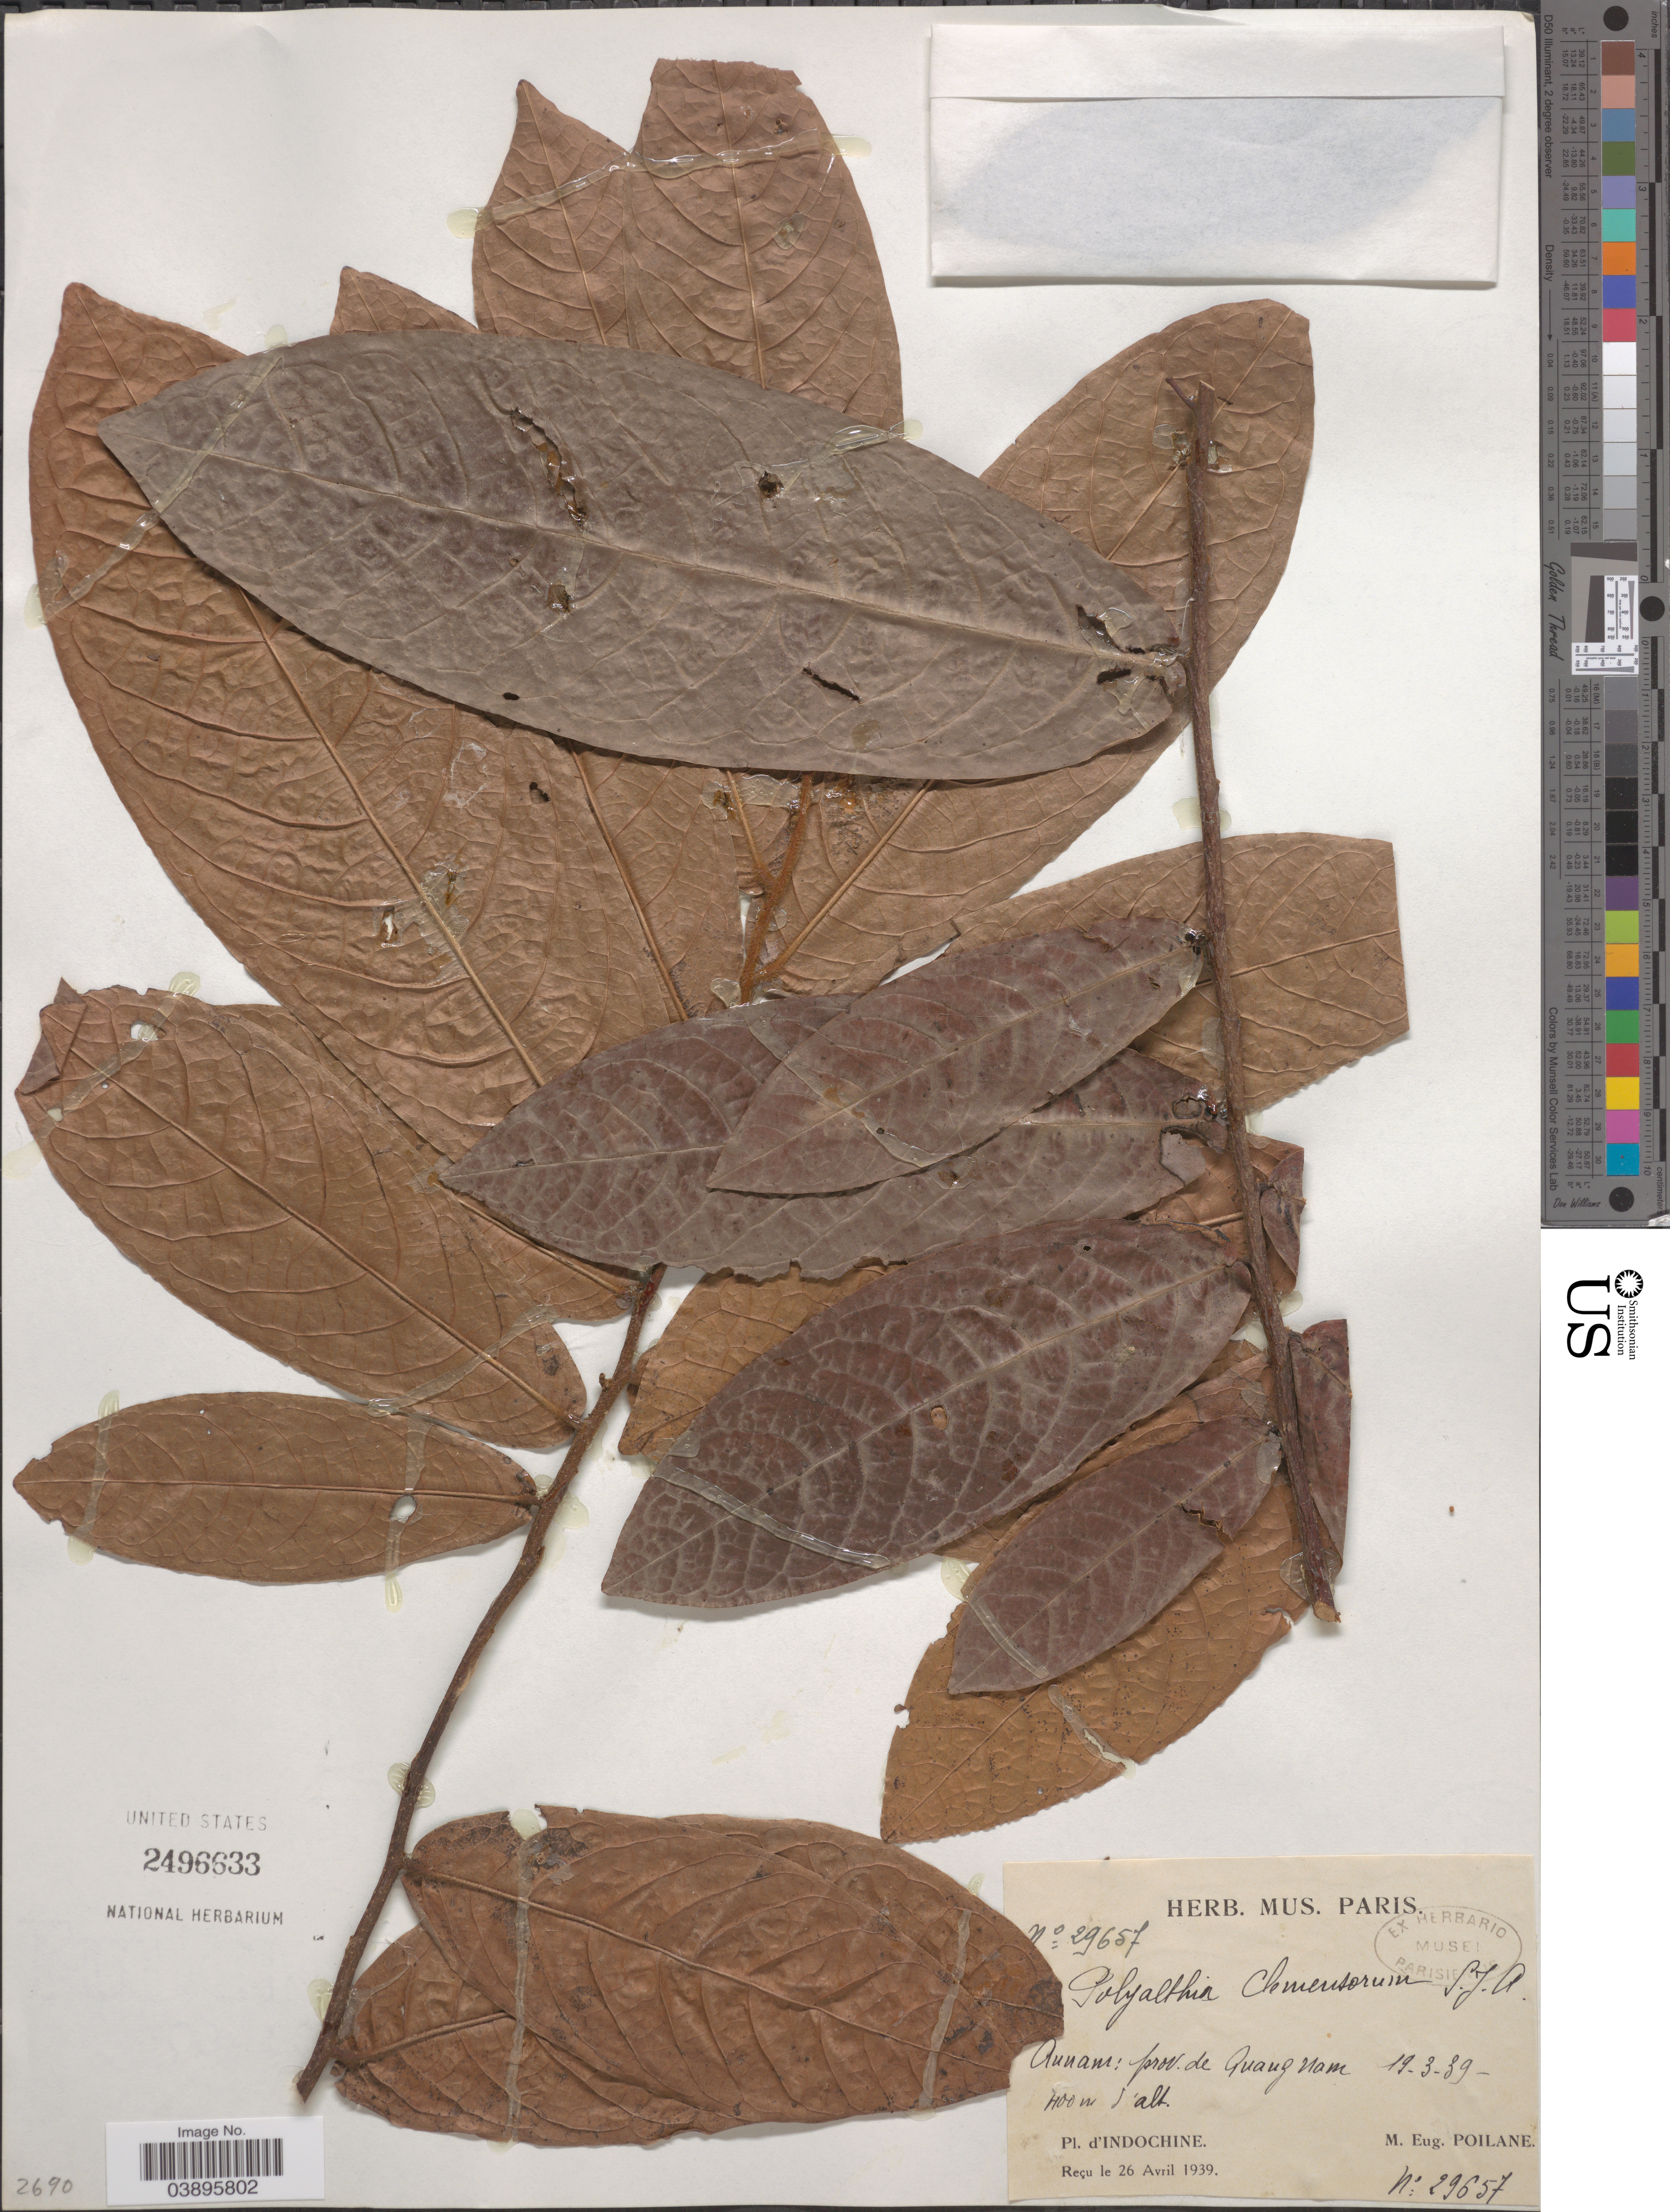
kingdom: Plantae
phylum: Tracheophyta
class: Magnoliopsida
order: Magnoliales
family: Annonaceae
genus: Polyalthia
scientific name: Polyalthia clemensiorum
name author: Jovet-Ast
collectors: M. Poilane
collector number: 29657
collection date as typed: Transcribed d/m/y: 19/3/39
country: Vietnam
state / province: Quang Nam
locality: Annam.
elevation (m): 400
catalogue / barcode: US 2496633